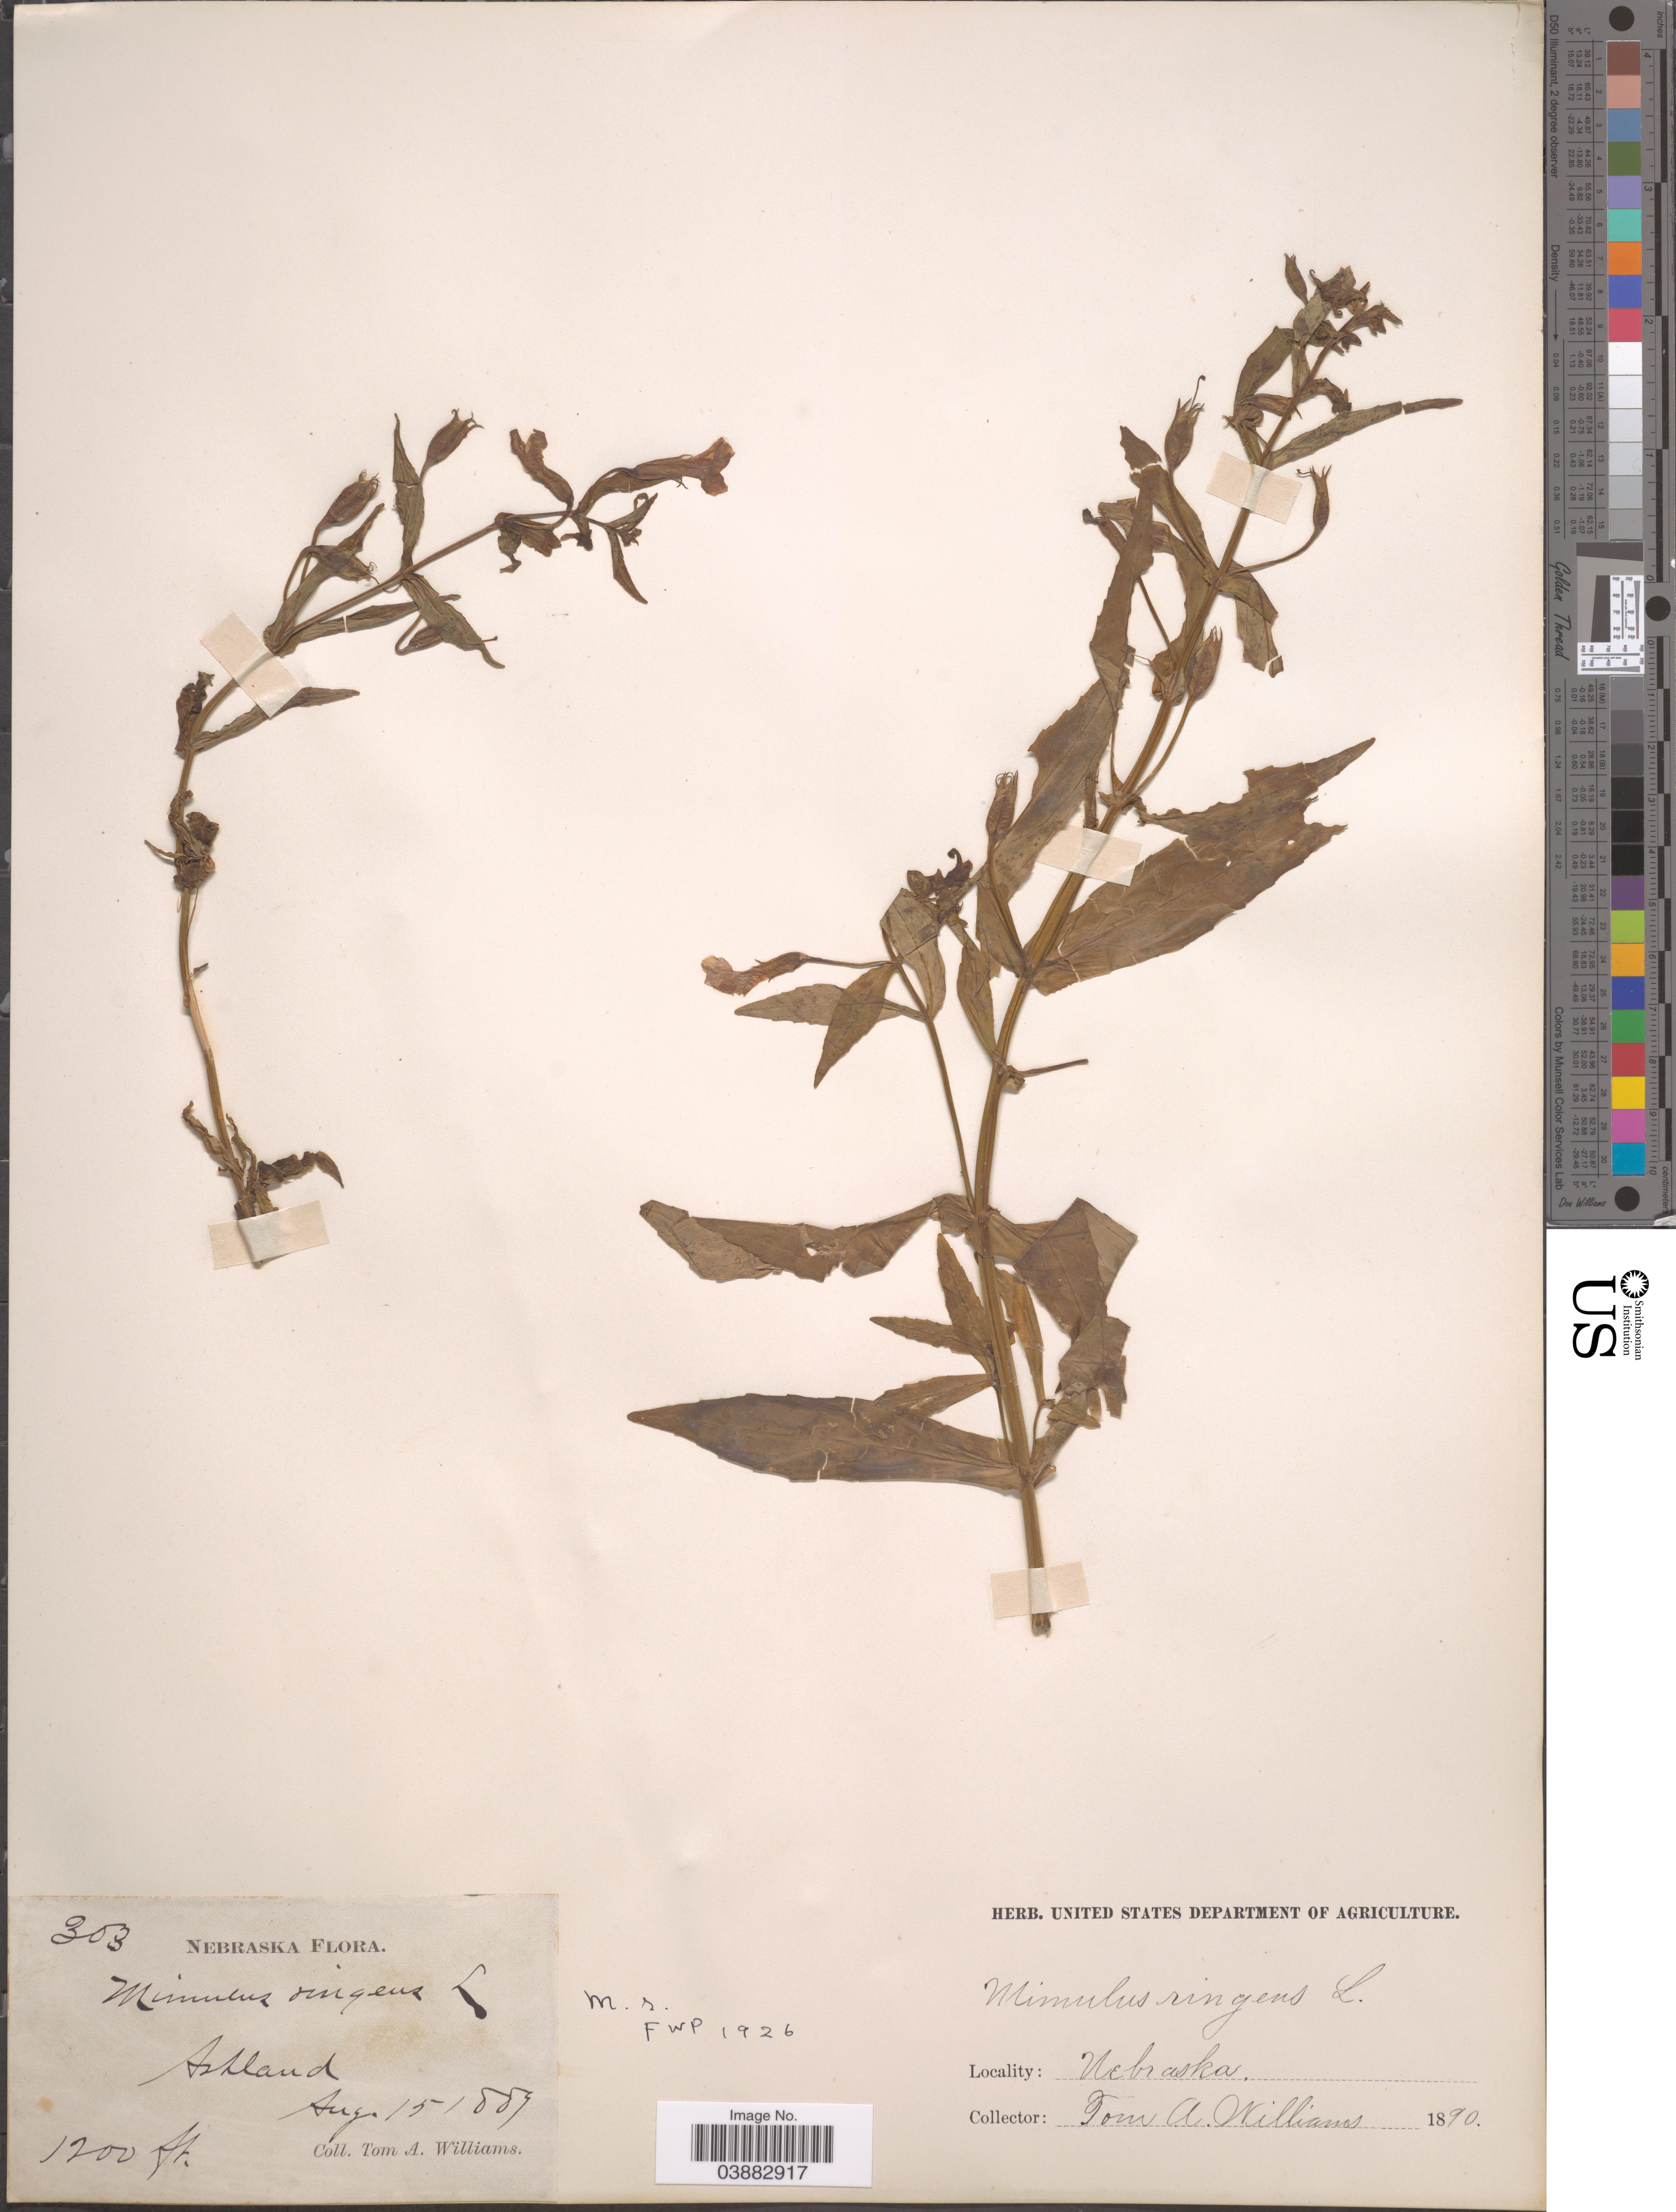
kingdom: Plantae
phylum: Tracheophyta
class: Magnoliopsida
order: Lamiales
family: Phrymaceae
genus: Mimulus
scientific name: Mimulus ringens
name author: L.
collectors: T. Williams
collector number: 303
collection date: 1887-08-15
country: United States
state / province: Nebraska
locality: Ashland.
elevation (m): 366